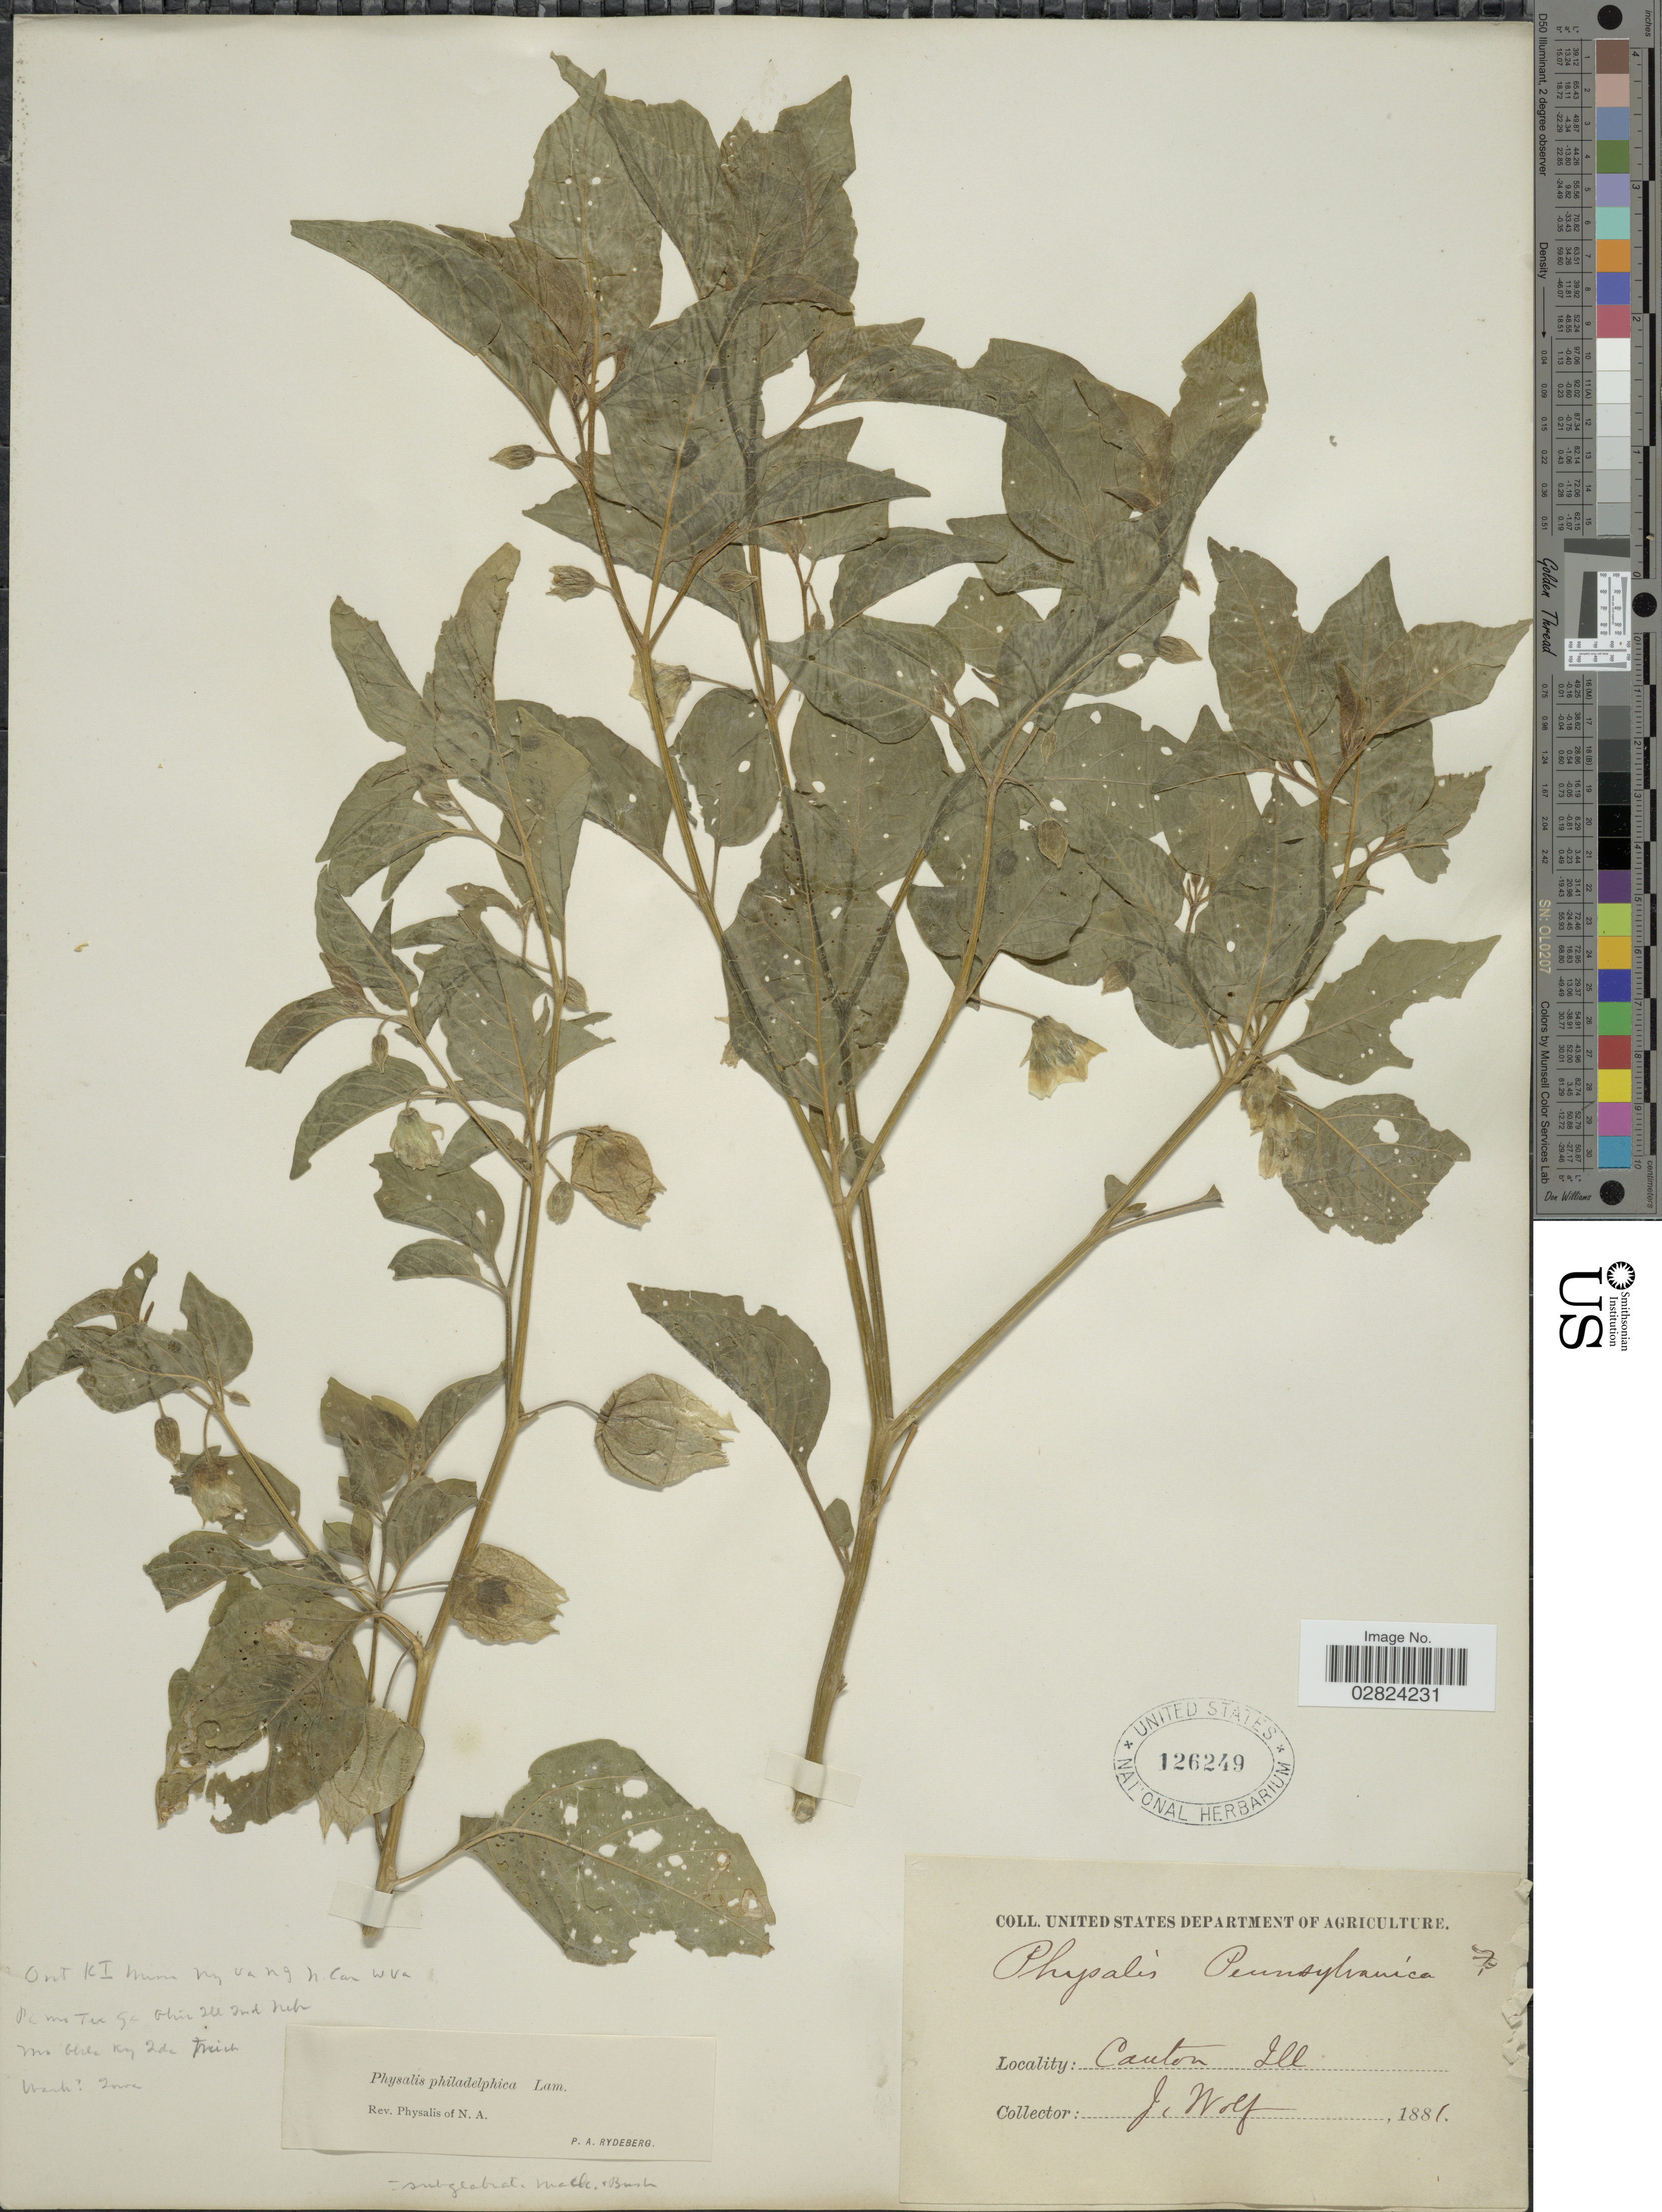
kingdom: Plantae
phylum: Tracheophyta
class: Magnoliopsida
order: Solanales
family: Solanaceae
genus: Physalis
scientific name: Physalis subglabrata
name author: Mack. & Bush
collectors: J. Wolf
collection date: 1881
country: United States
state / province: Illinois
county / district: Fulton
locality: Canton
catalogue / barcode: US 126249